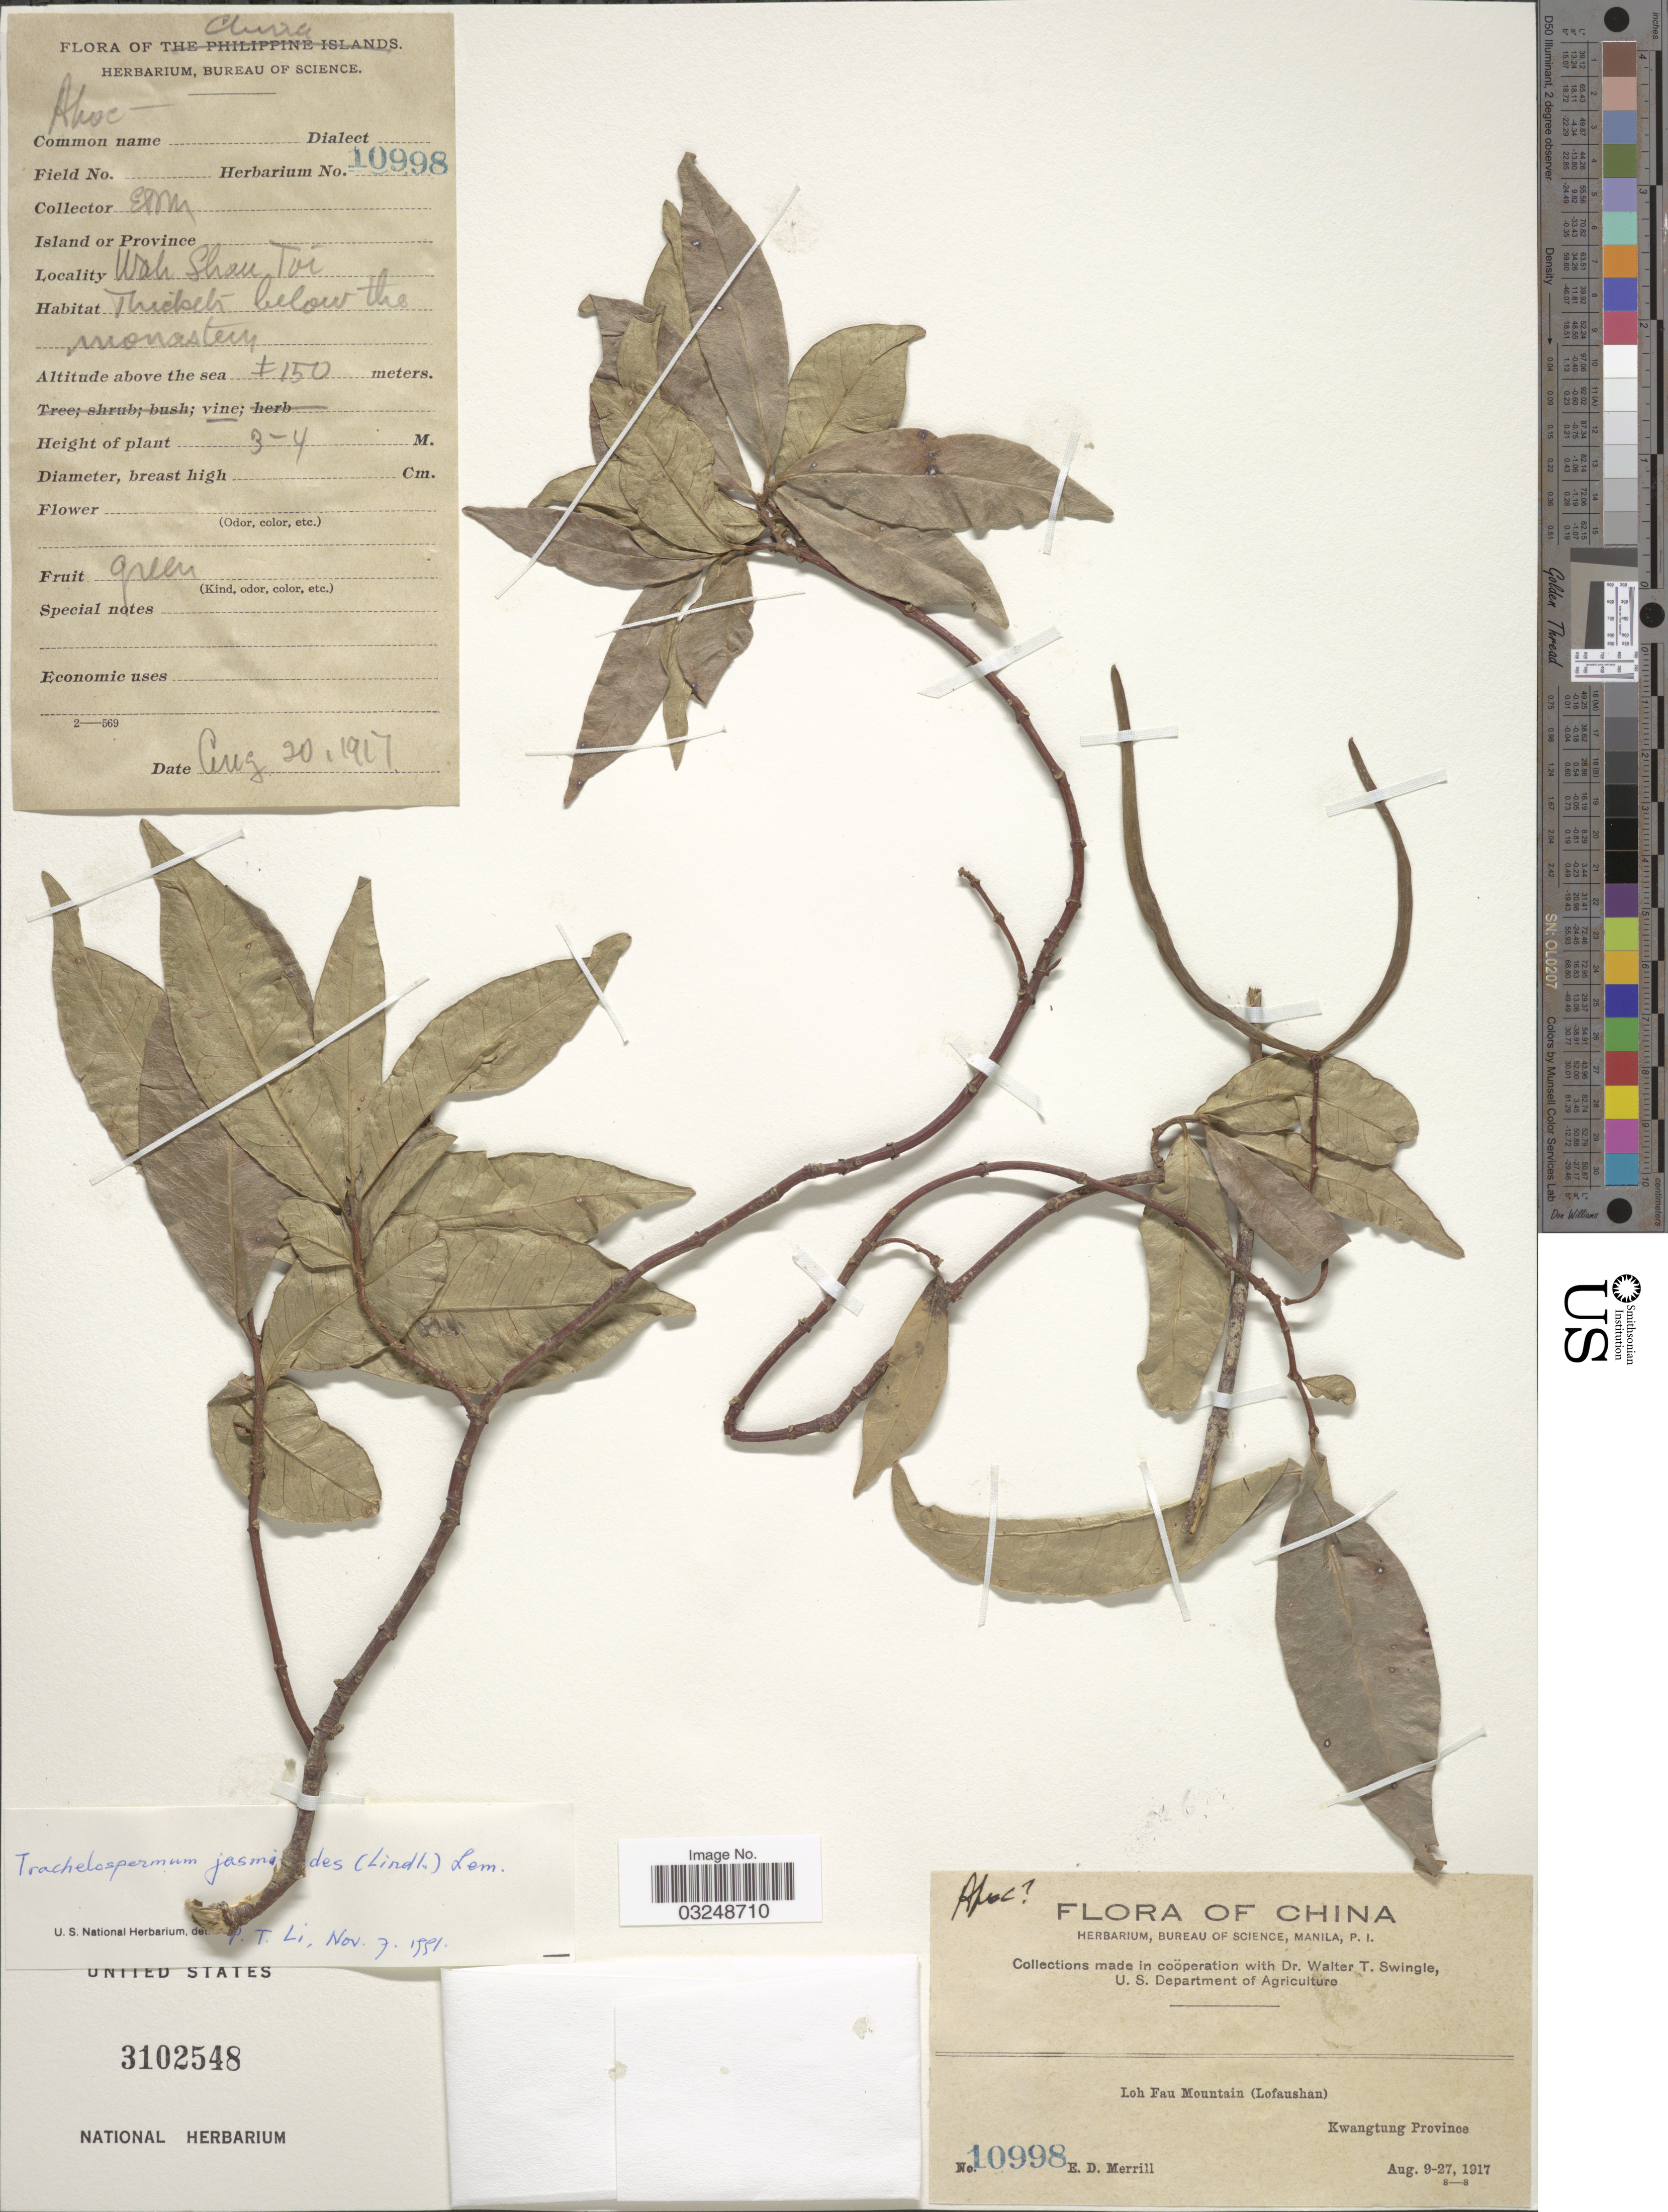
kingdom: Plantae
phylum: Tracheophyta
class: Magnoliopsida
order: Gentianales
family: Apocynaceae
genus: Trachelospermum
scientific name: Trachelospermum jasminoides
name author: (Lindl.) Lem.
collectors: E. D. Merrill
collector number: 10998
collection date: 1917-08-09/1917-08-27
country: China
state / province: Guangdong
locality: Loh Fau Mountain (Lofaushan), Kwangtung Province.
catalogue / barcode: US 3102548